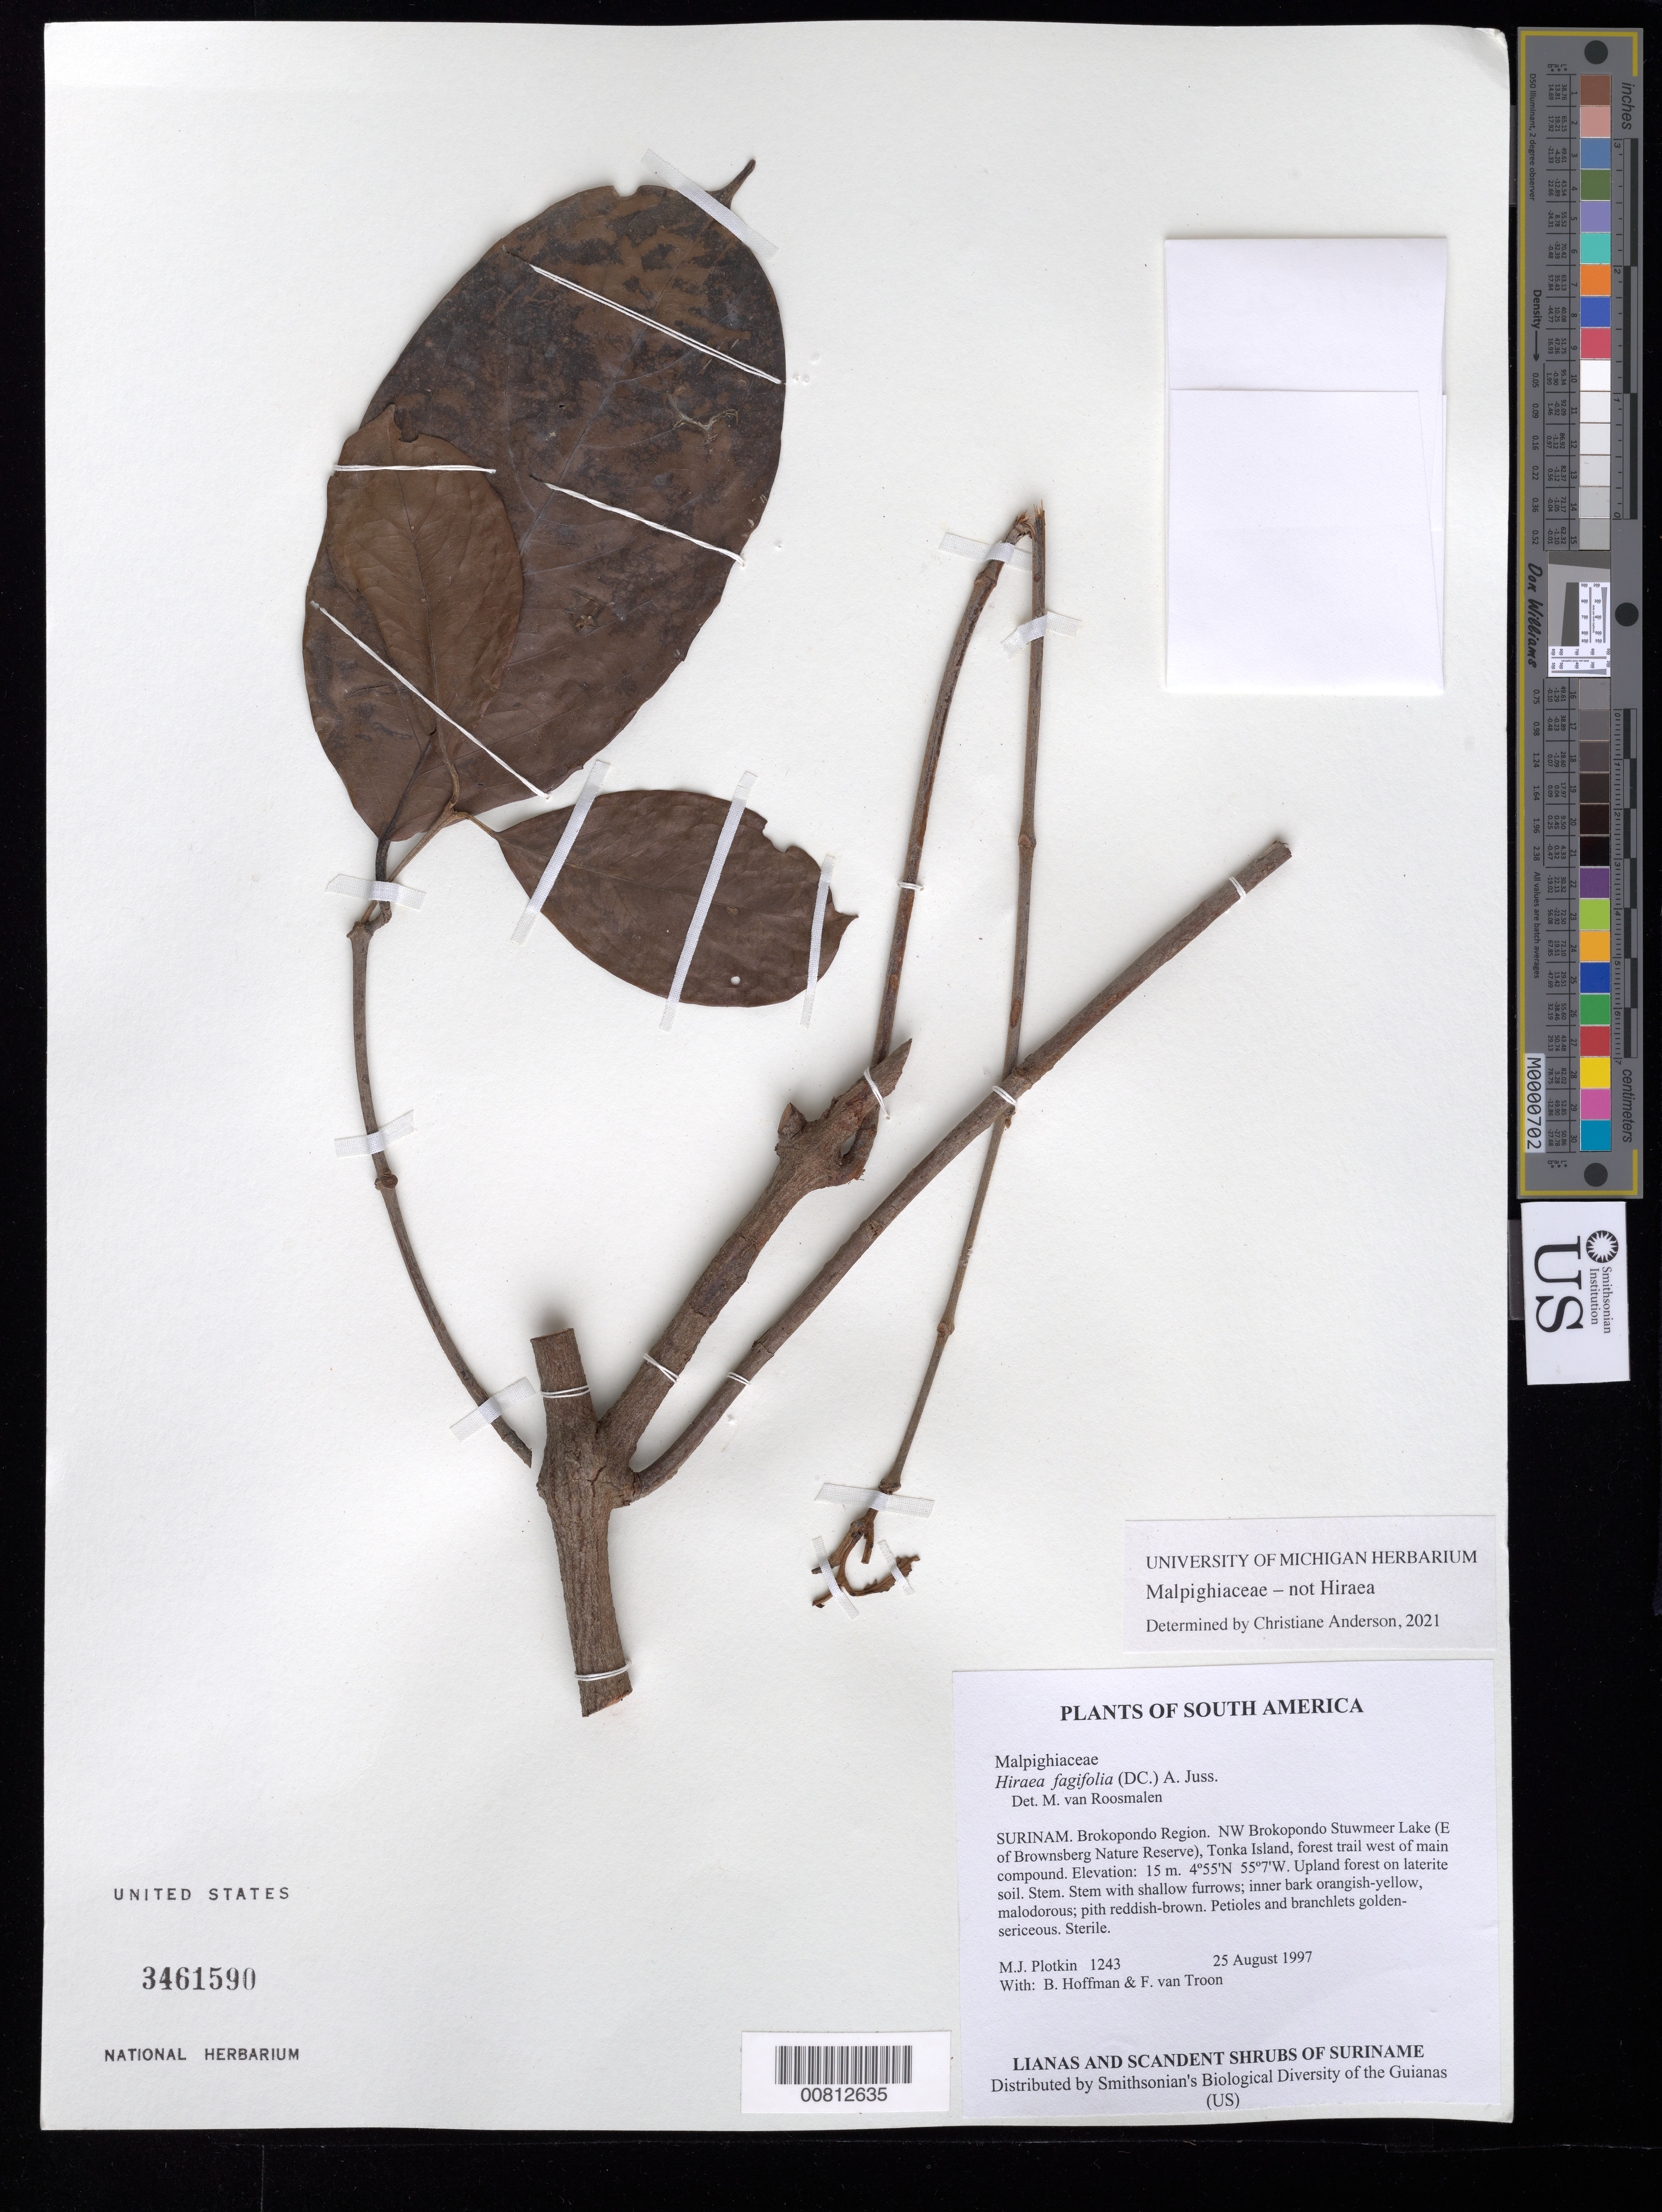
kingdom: Plantae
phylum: Tracheophyta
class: Magnoliopsida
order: Malpighiales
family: Malpighiaceae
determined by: Anderson, C. E., (MICH)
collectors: M. Plotkin, B. Hoffman & F. Van Troon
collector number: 1243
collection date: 1997-08-25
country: Suriname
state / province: Brokopondo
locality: Brokopondo Region. NW Brokopondo Stuwmeer Lake (E of Brownsberg Nature Reserve), Tonka Island, forest trail west of main compound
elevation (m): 15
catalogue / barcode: US 3461590